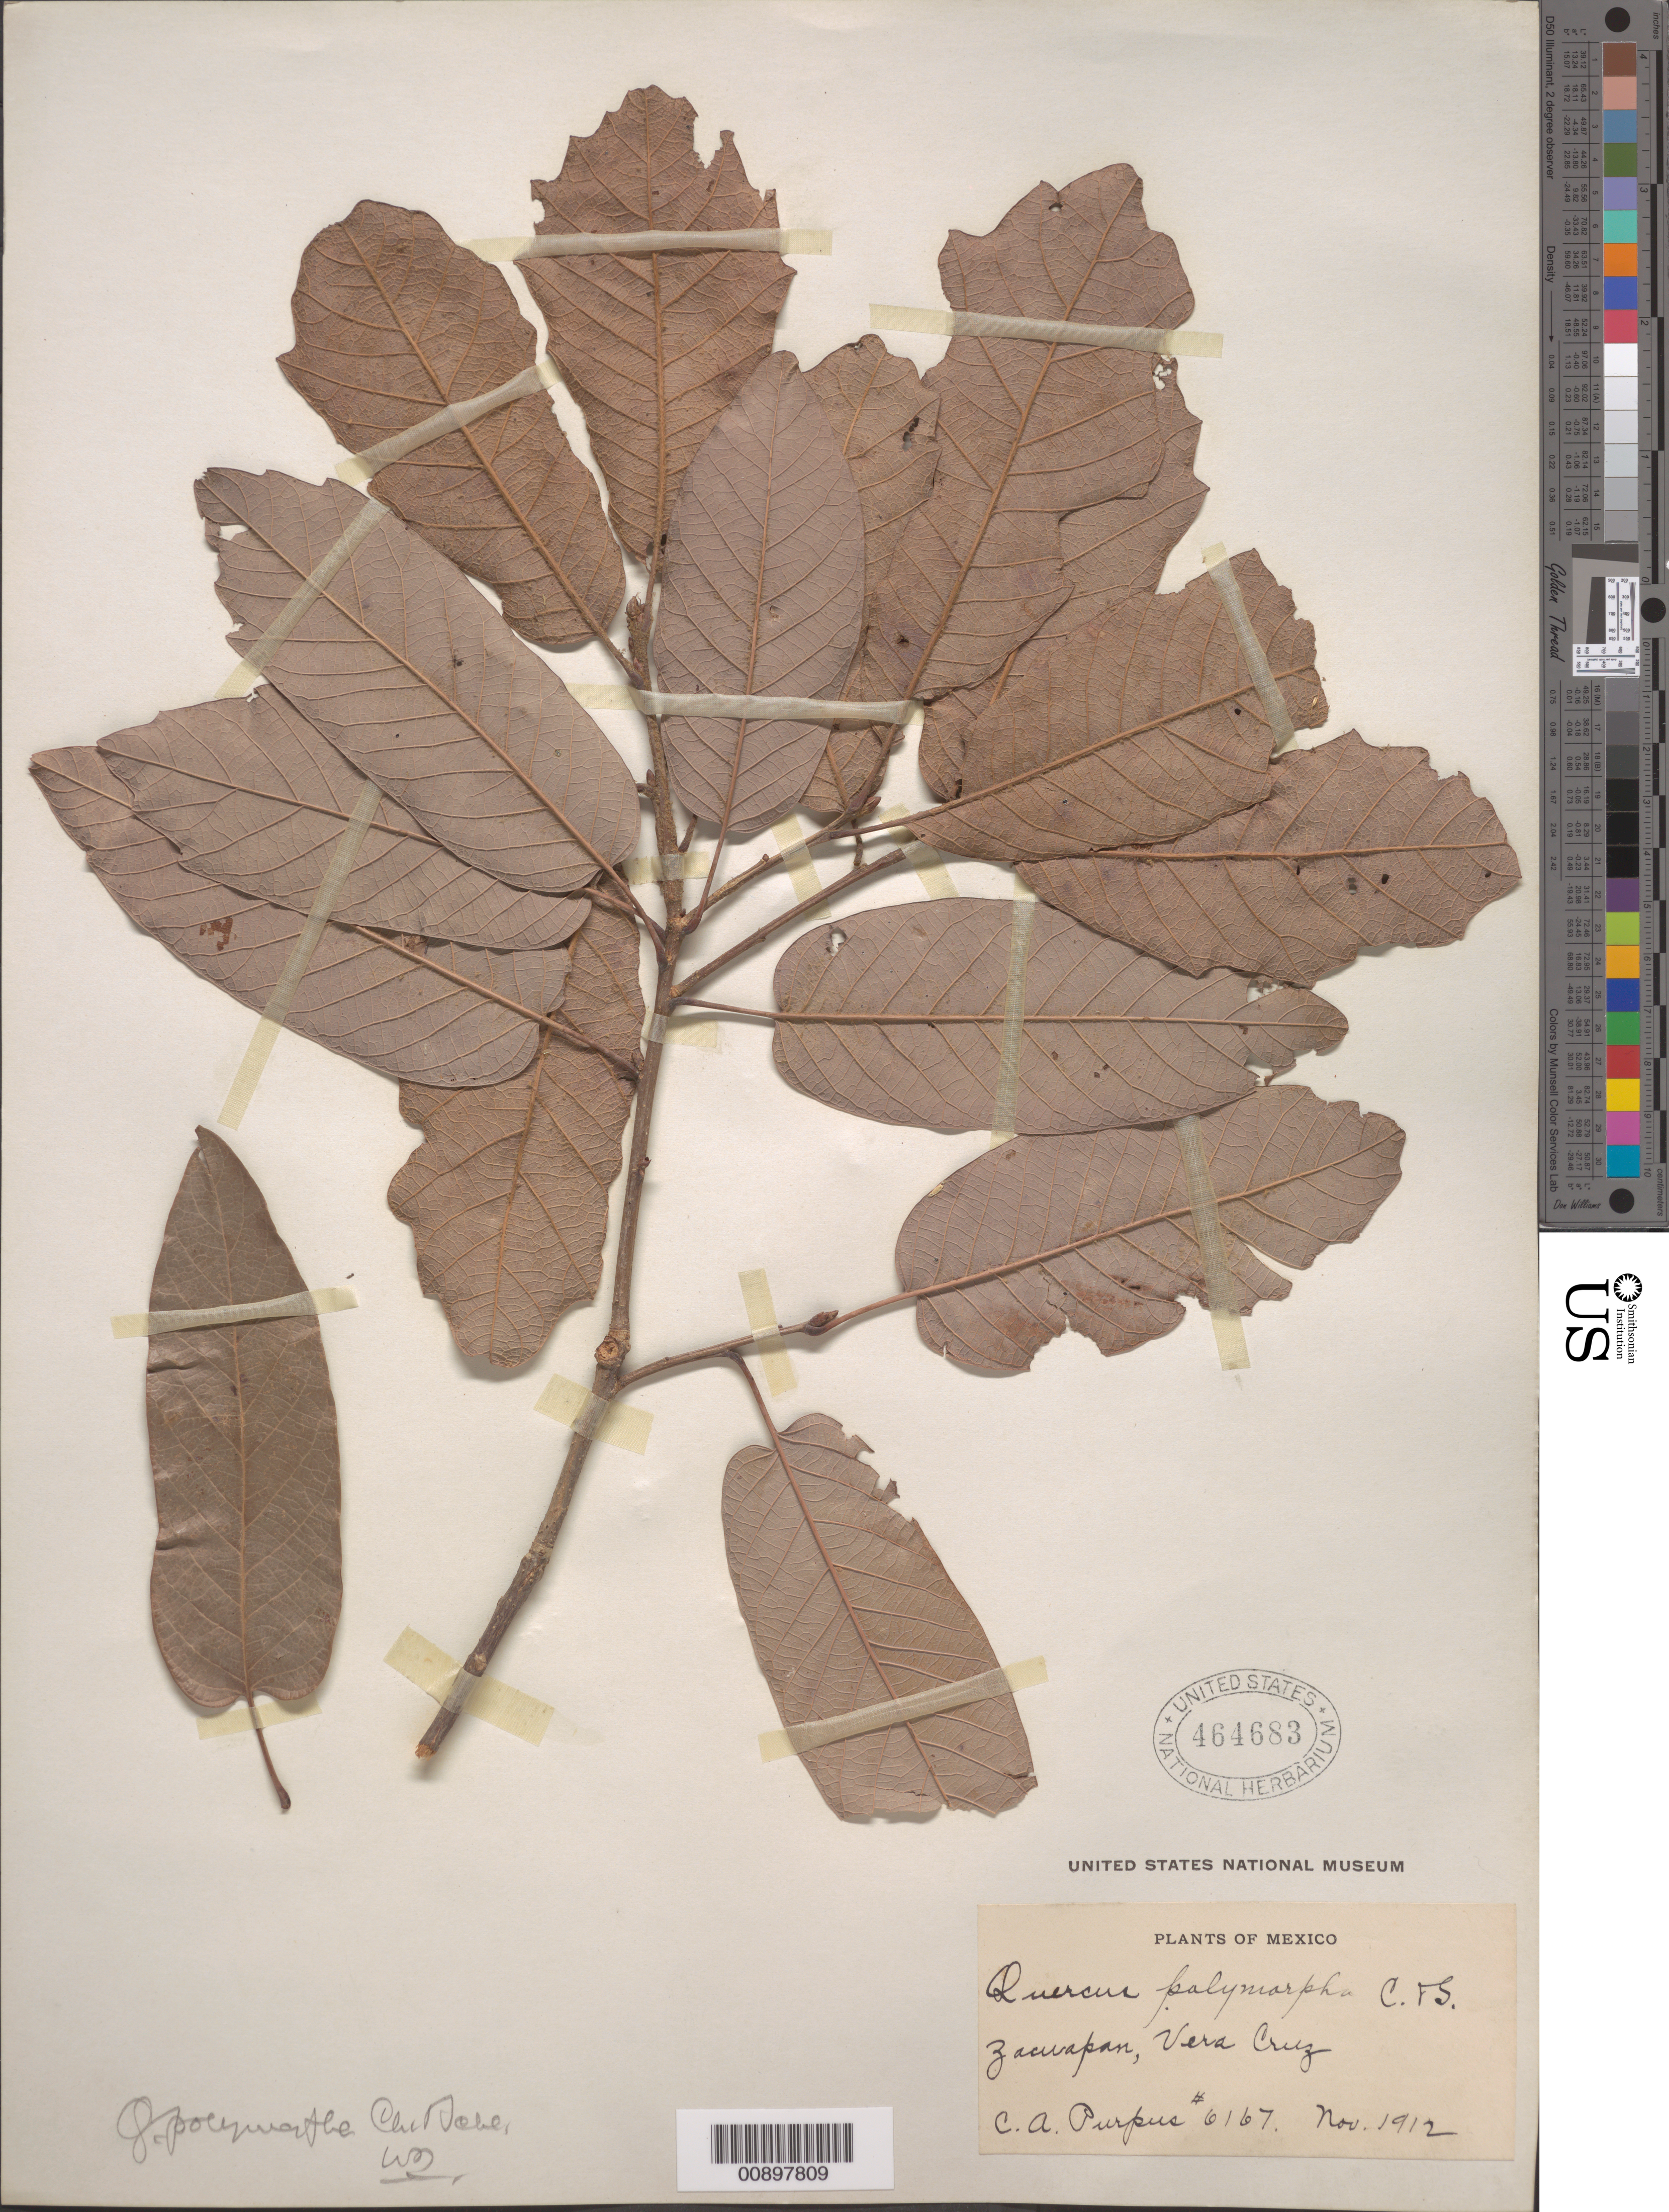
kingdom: Plantae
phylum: Tracheophyta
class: Magnoliopsida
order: Fagales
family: Fagaceae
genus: Quercus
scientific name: Quercus polymorpha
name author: Schltdl. & Cham.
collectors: C. A. Purpus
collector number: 6167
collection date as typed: Nov 1912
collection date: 1912-11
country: Mexico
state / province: Veracruz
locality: Zacuapan, Veracruz.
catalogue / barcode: US 464683